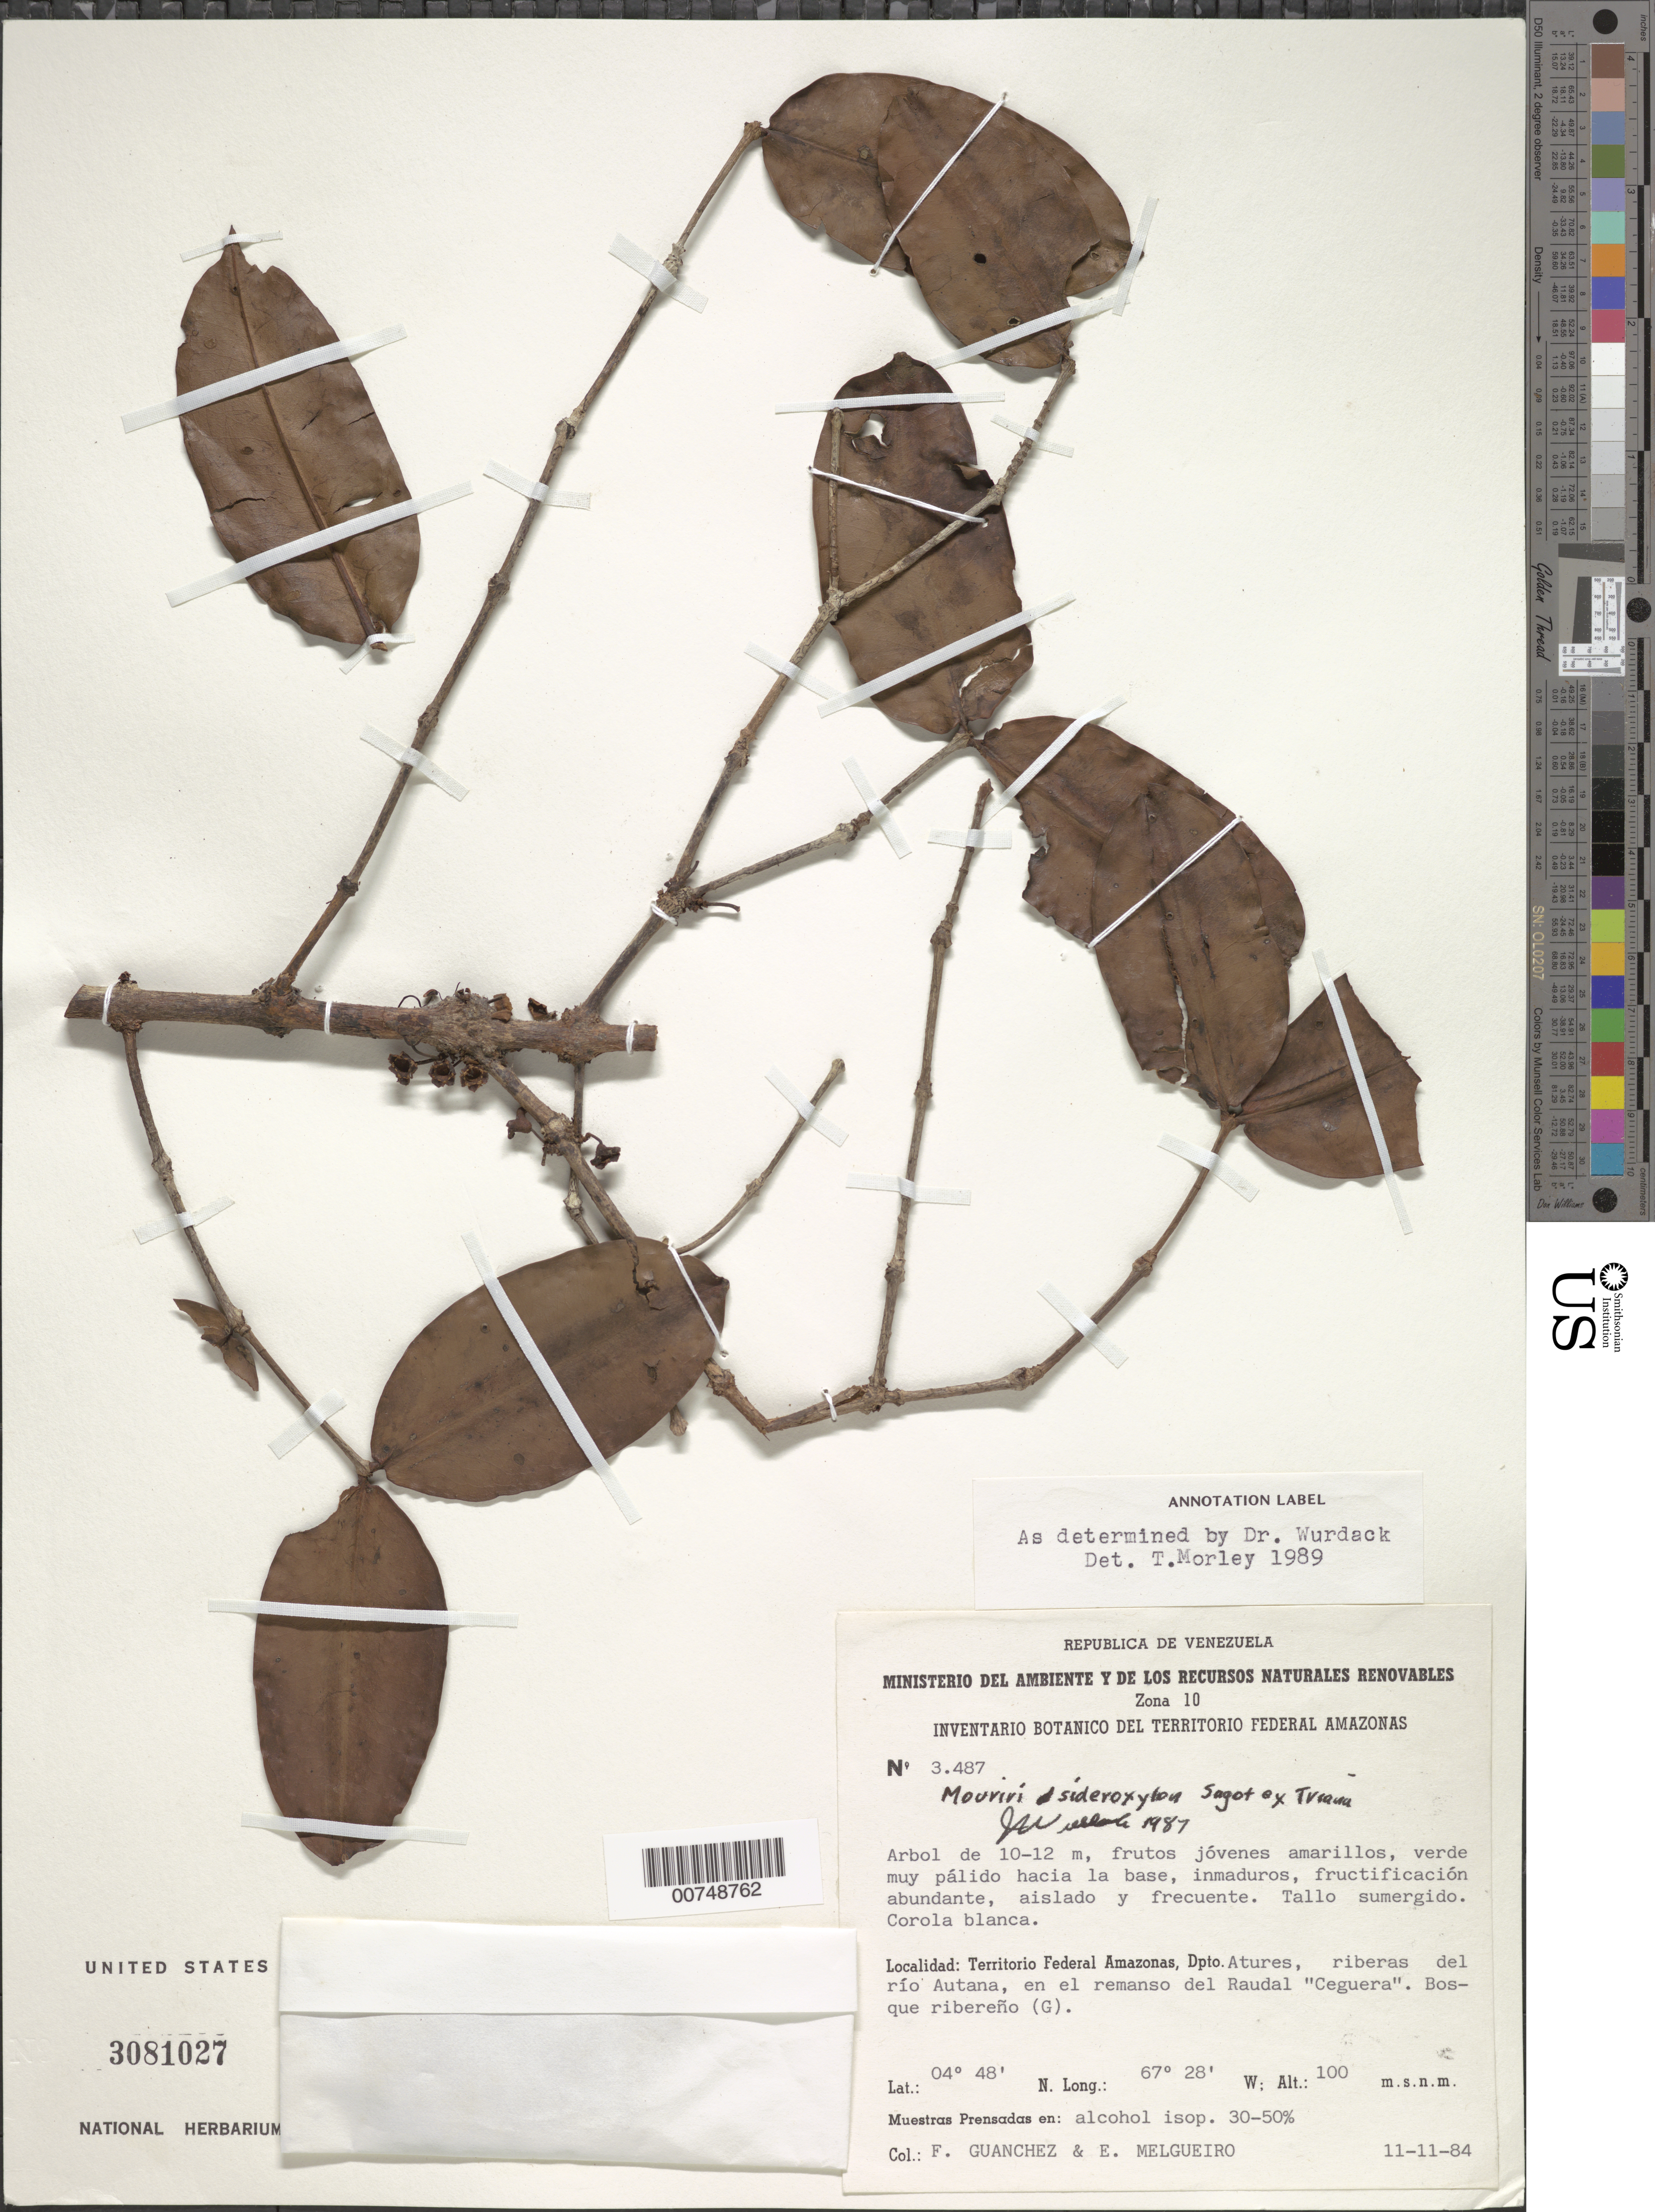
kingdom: Plantae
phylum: Tracheophyta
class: Magnoliopsida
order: Myrtales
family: Melastomataceae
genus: Mouriri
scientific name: Mouriri sideroxylon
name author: Sagot ex Triana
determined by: Morley, T.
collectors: F. Guánchez M.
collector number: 3487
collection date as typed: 11-Nov-84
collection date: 1984-11-11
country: Venezuela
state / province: Amazonas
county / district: Atures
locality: Río Autana, en el remanso del Raudal "Ceguera"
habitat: Bosque ribereno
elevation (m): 100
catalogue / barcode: US 3081027